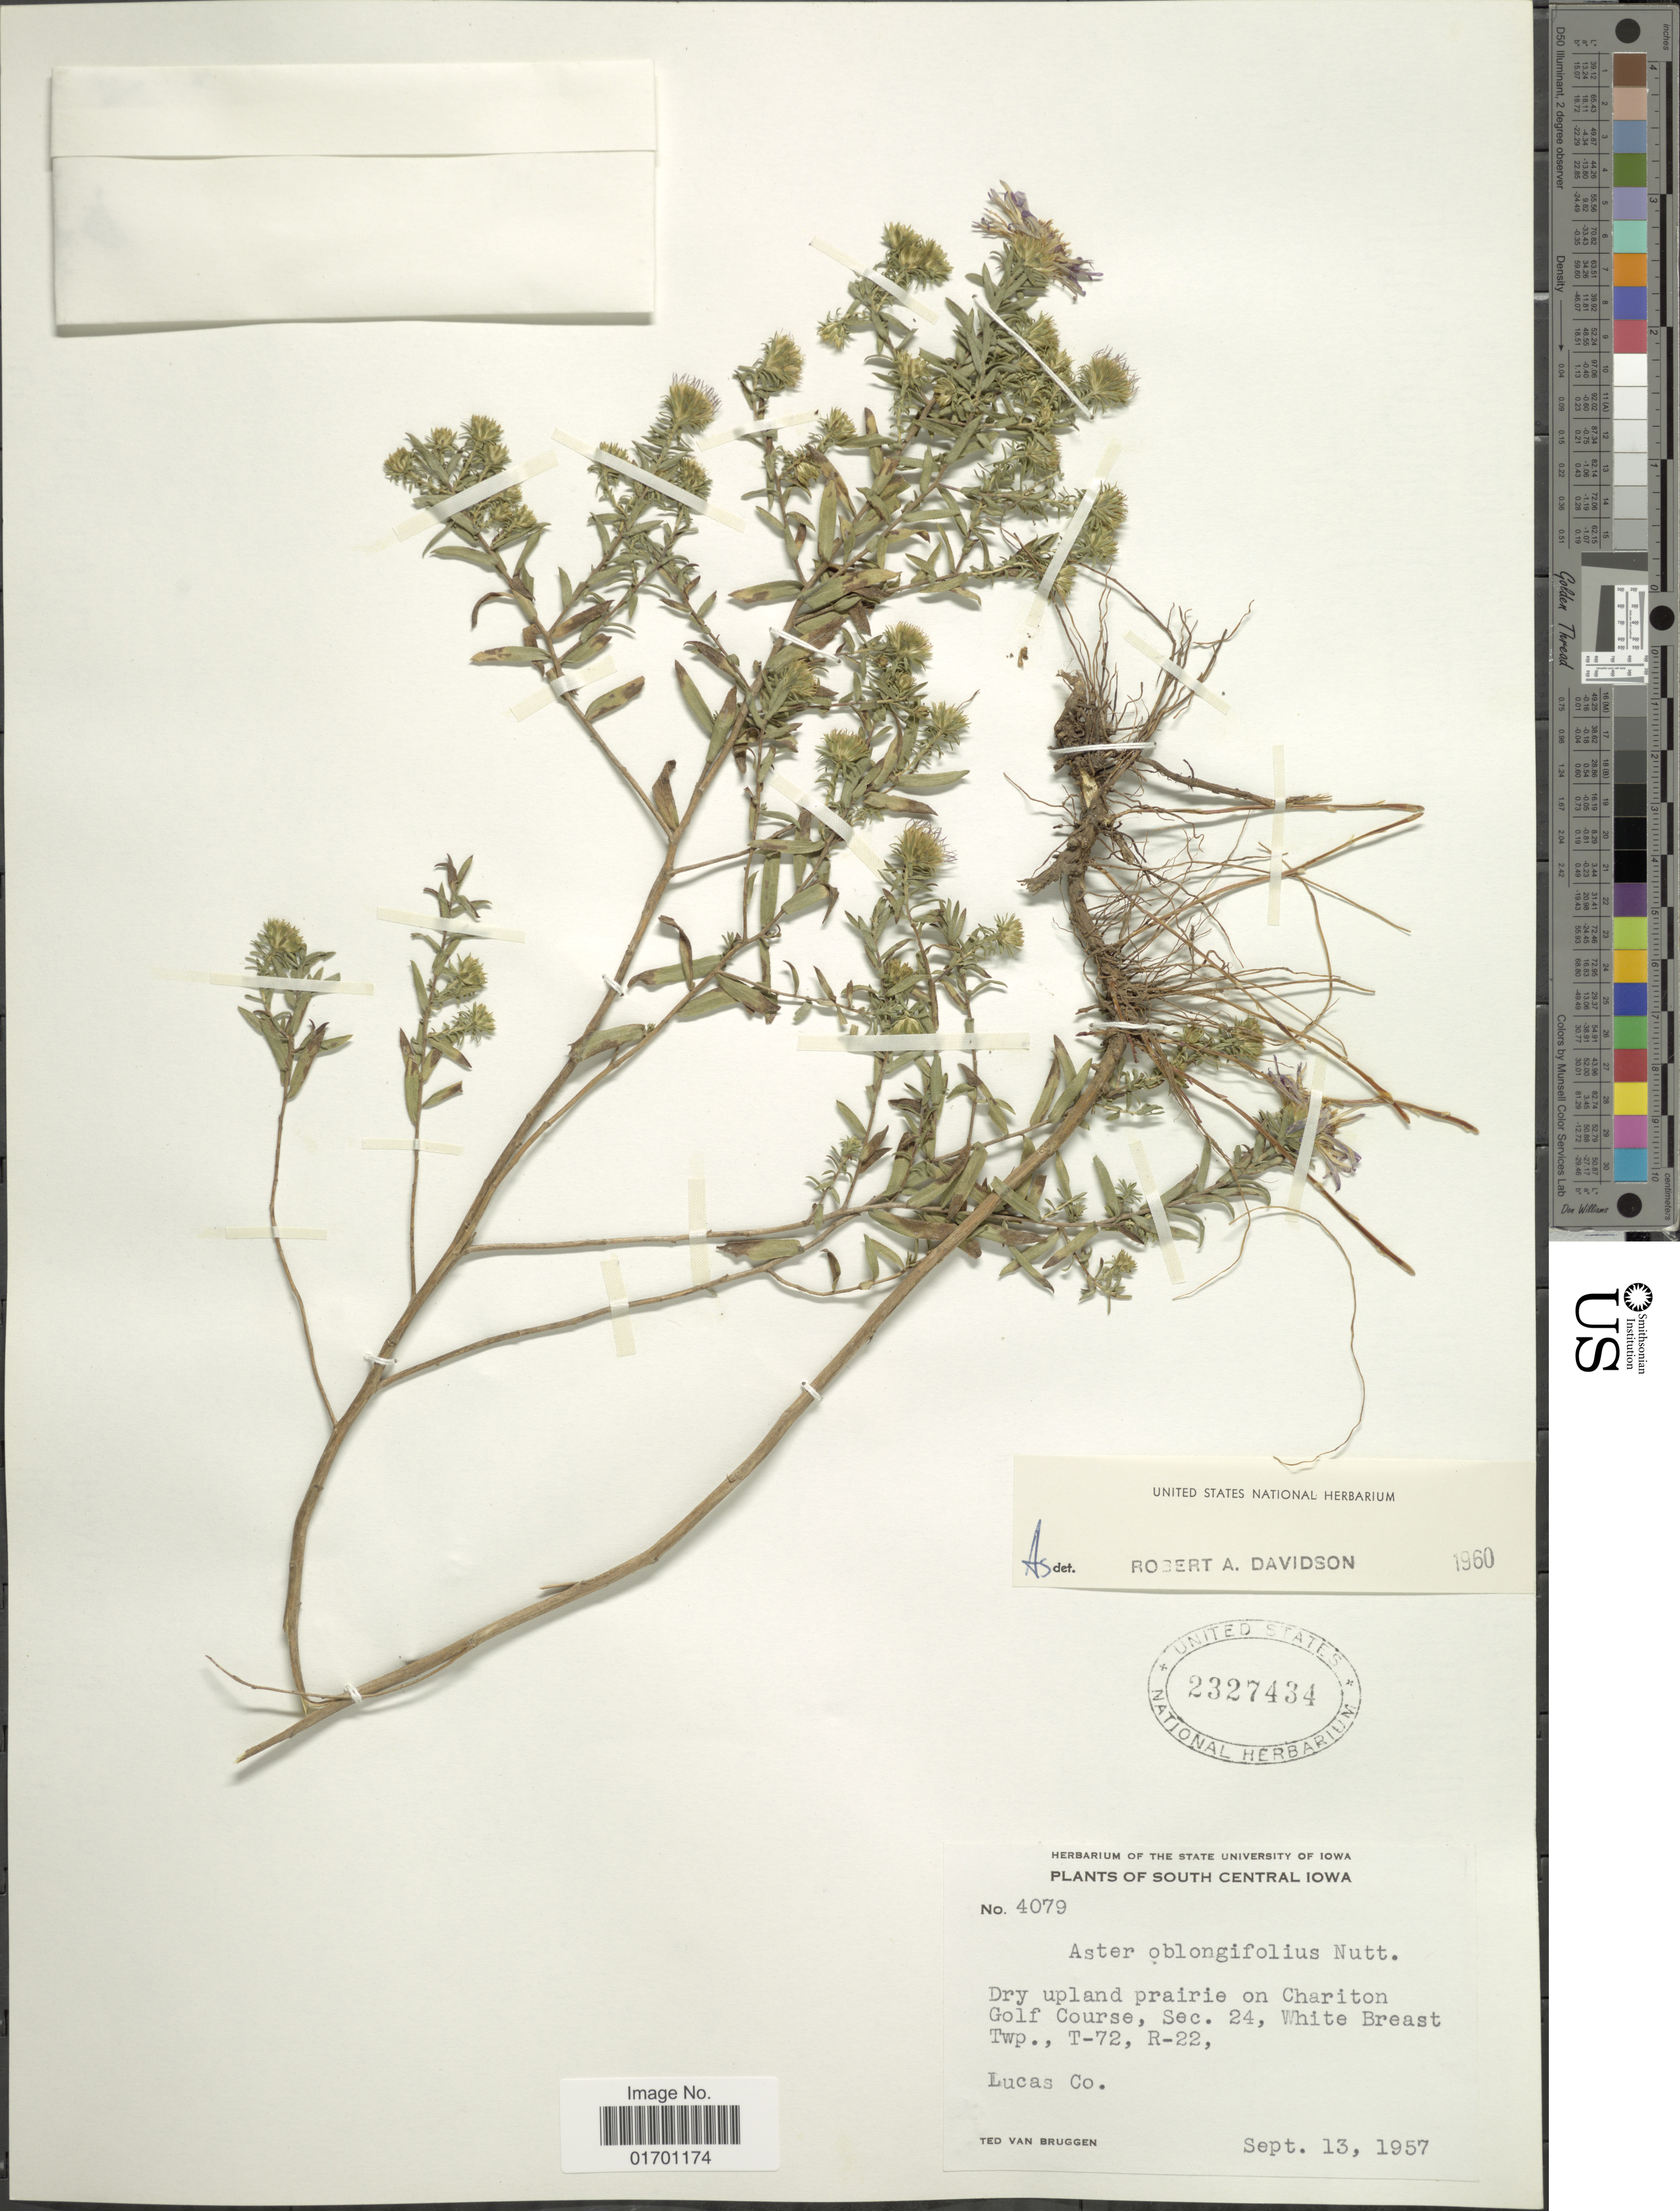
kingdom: Plantae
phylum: Tracheophyta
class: Magnoliopsida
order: Asterales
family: Asteraceae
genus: Symphyotrichum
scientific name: Symphyotrichum oblongifolium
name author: (Nutt.) G.L. Nesom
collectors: T. van Bruggen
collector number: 4079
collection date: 1957-09-13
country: United States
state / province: Iowa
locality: South Central Iowa, Dry upland prairie on Chariton Golf Course, Sec 24 White Breast Twp., T - 72, R - 22, Lucas Co.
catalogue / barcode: US 2327434